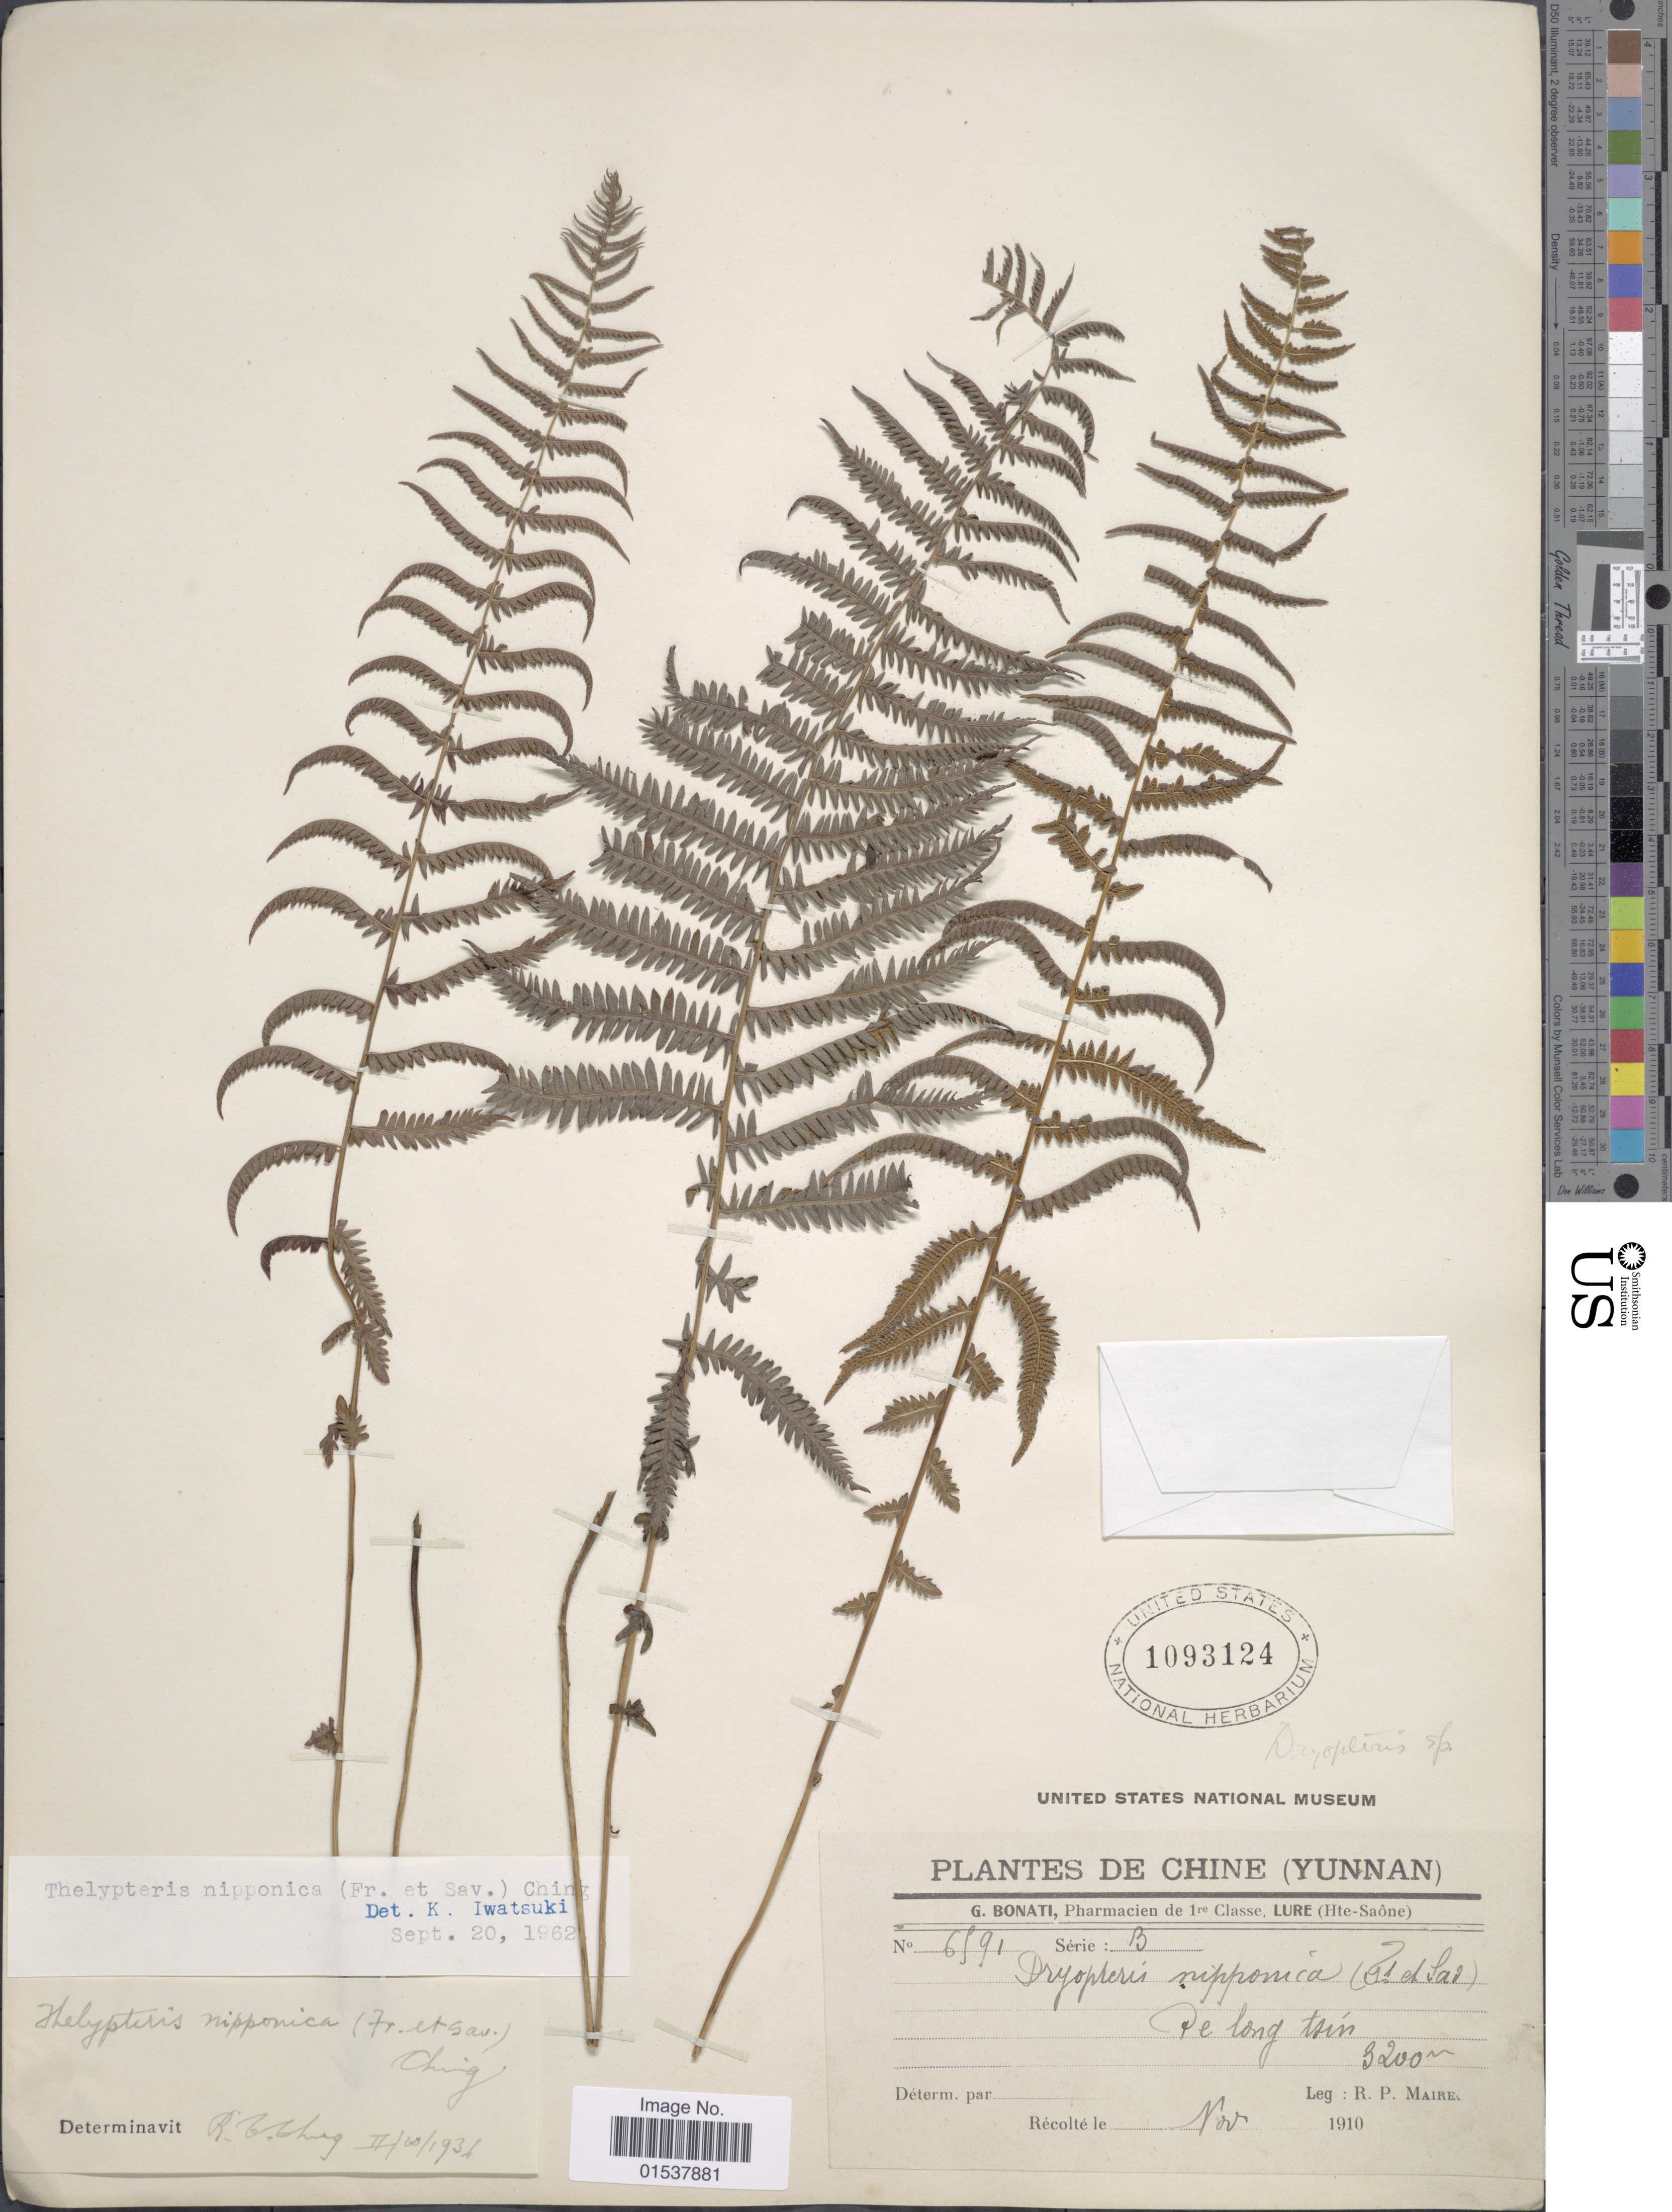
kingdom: Plantae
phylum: Tracheophyta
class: Polypodiopsida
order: Polypodiales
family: Thelypteridaceae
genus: Parathelypteris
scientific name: Parathelypteris nipponica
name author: (Franch. & Sav.) Ching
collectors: R.-P. Maire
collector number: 6191B*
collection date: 1910-11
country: China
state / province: Yunnan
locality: Yunnan (Chine), Pe Long Tsin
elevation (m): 3200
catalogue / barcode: US 1093124